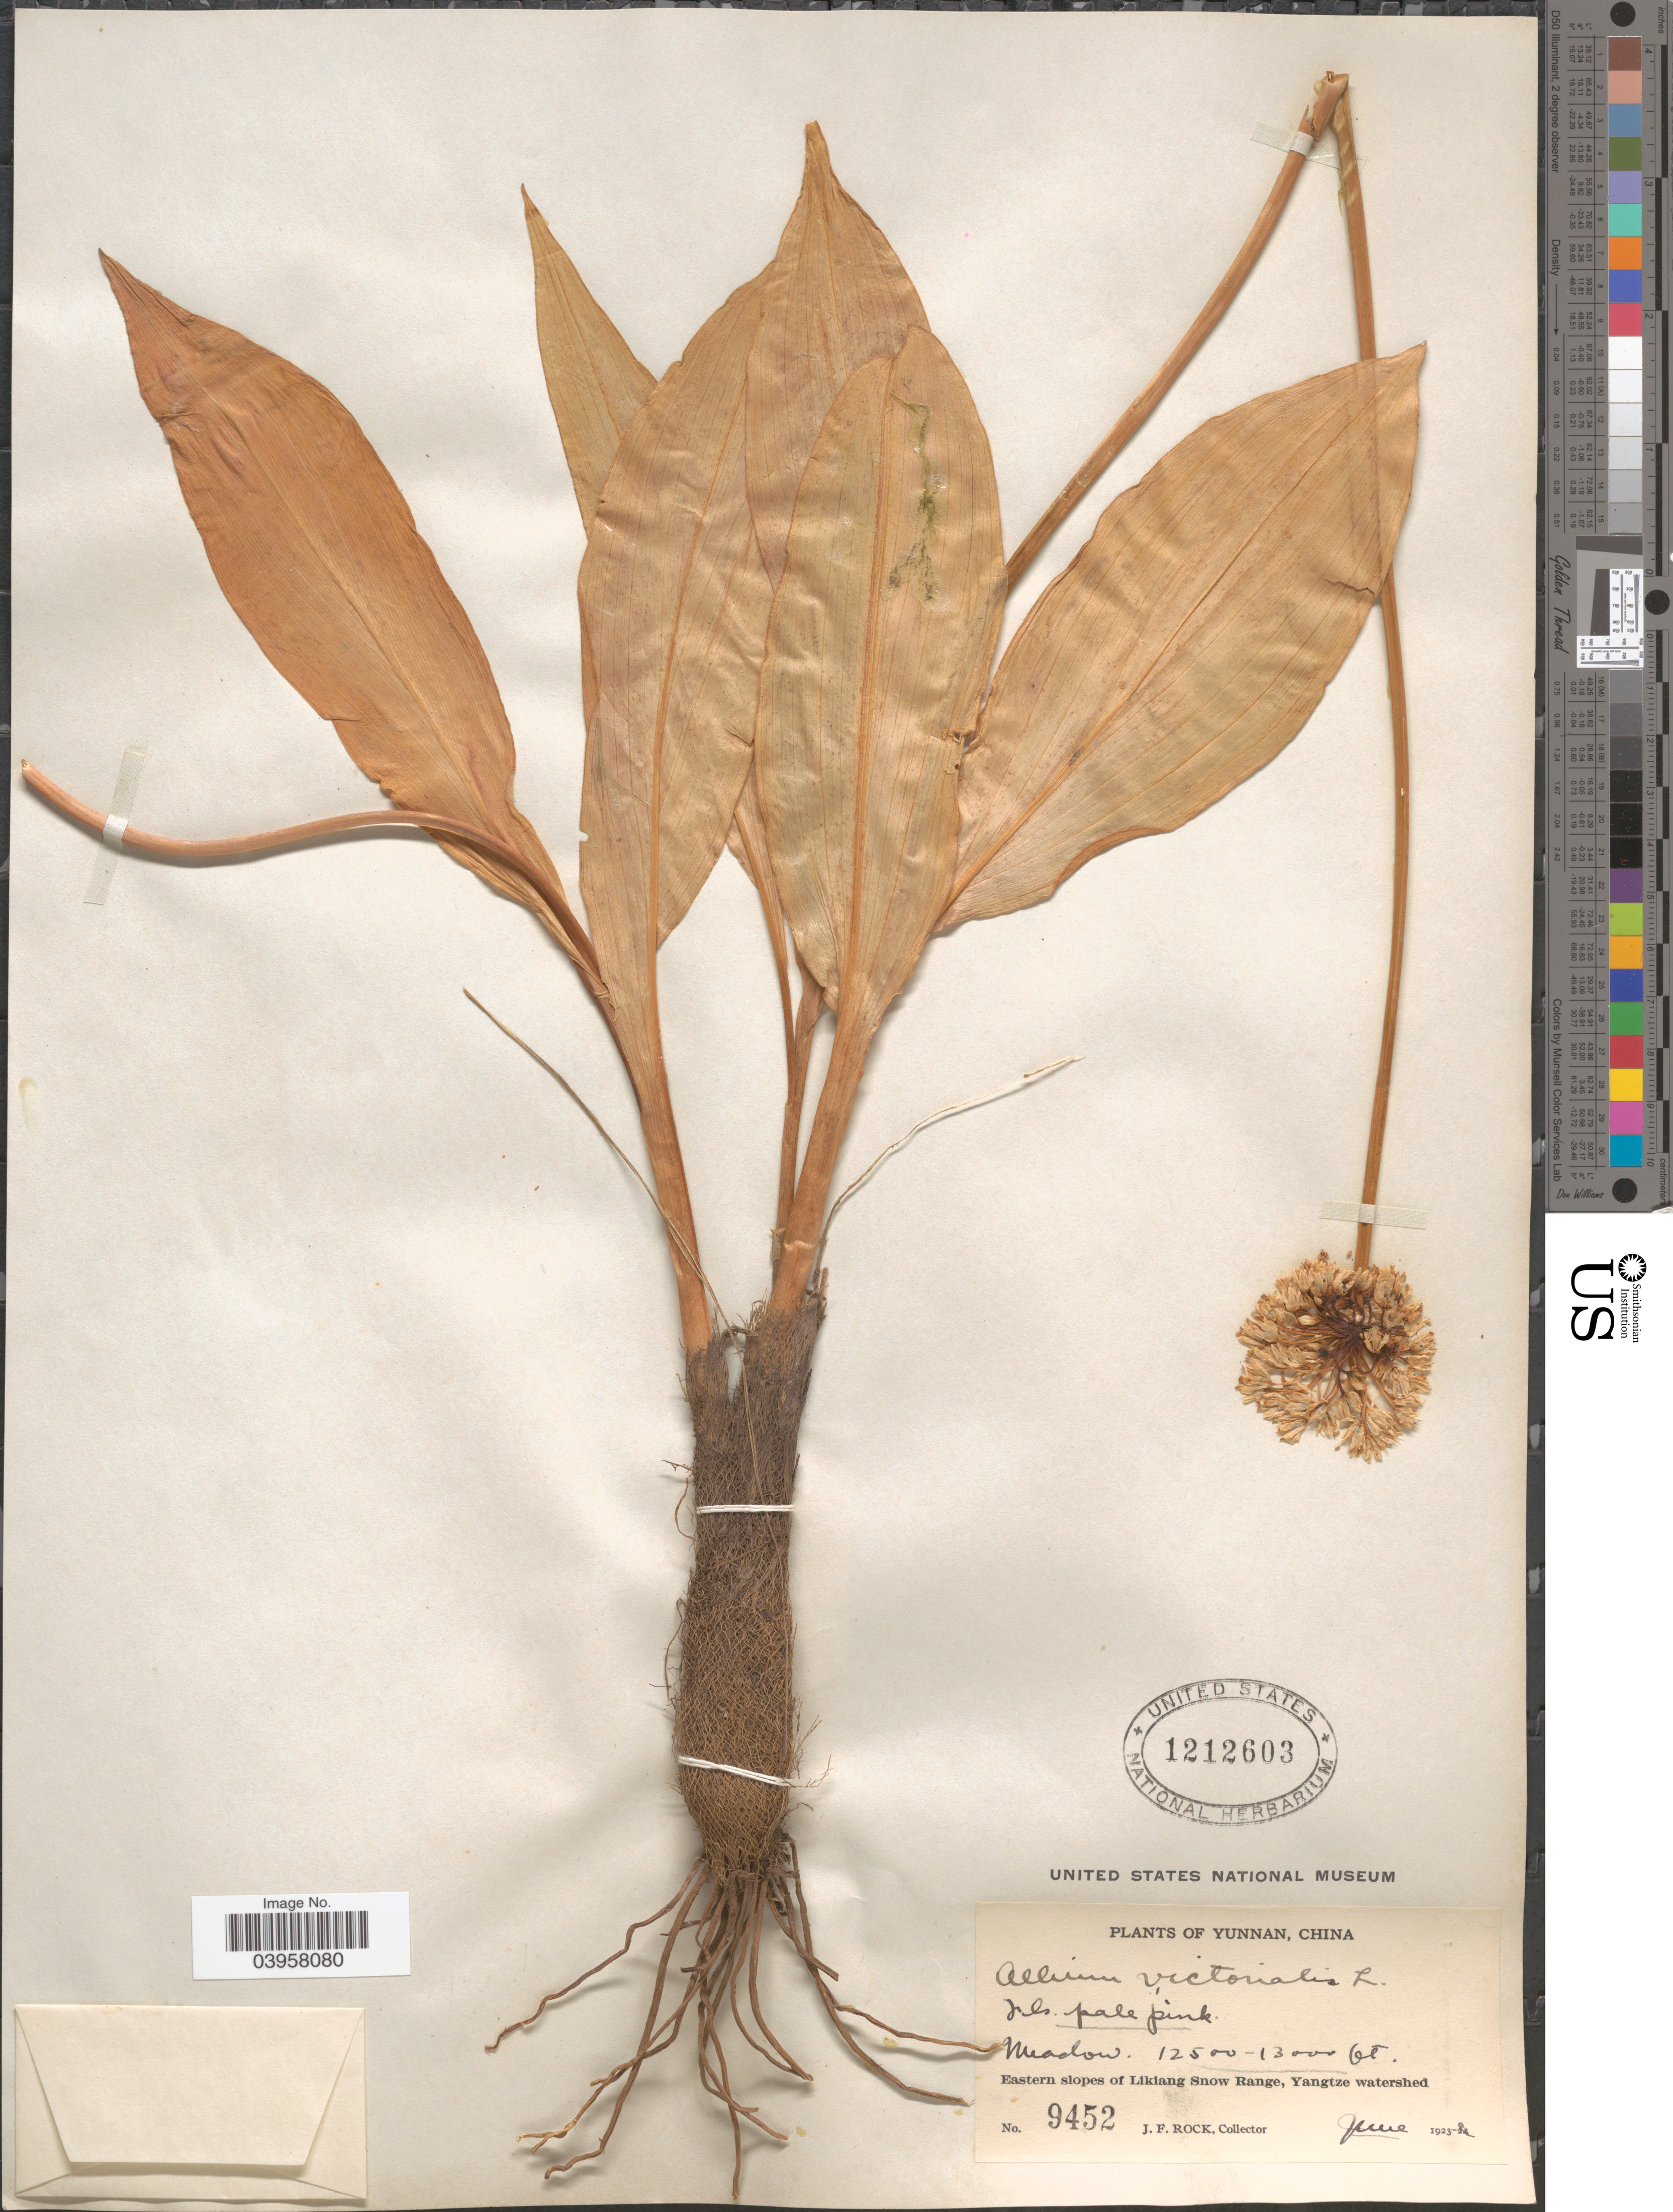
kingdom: Plantae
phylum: Tracheophyta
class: Liliopsida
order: Asparagales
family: Amaryllidaceae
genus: Allium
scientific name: Allium victorialis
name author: L.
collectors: J. Rock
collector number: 9452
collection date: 1923-06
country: China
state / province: Yunnan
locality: Eastern slopes of Likiang Snow Range, Yangtze watershed.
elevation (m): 3810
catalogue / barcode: US 1212603